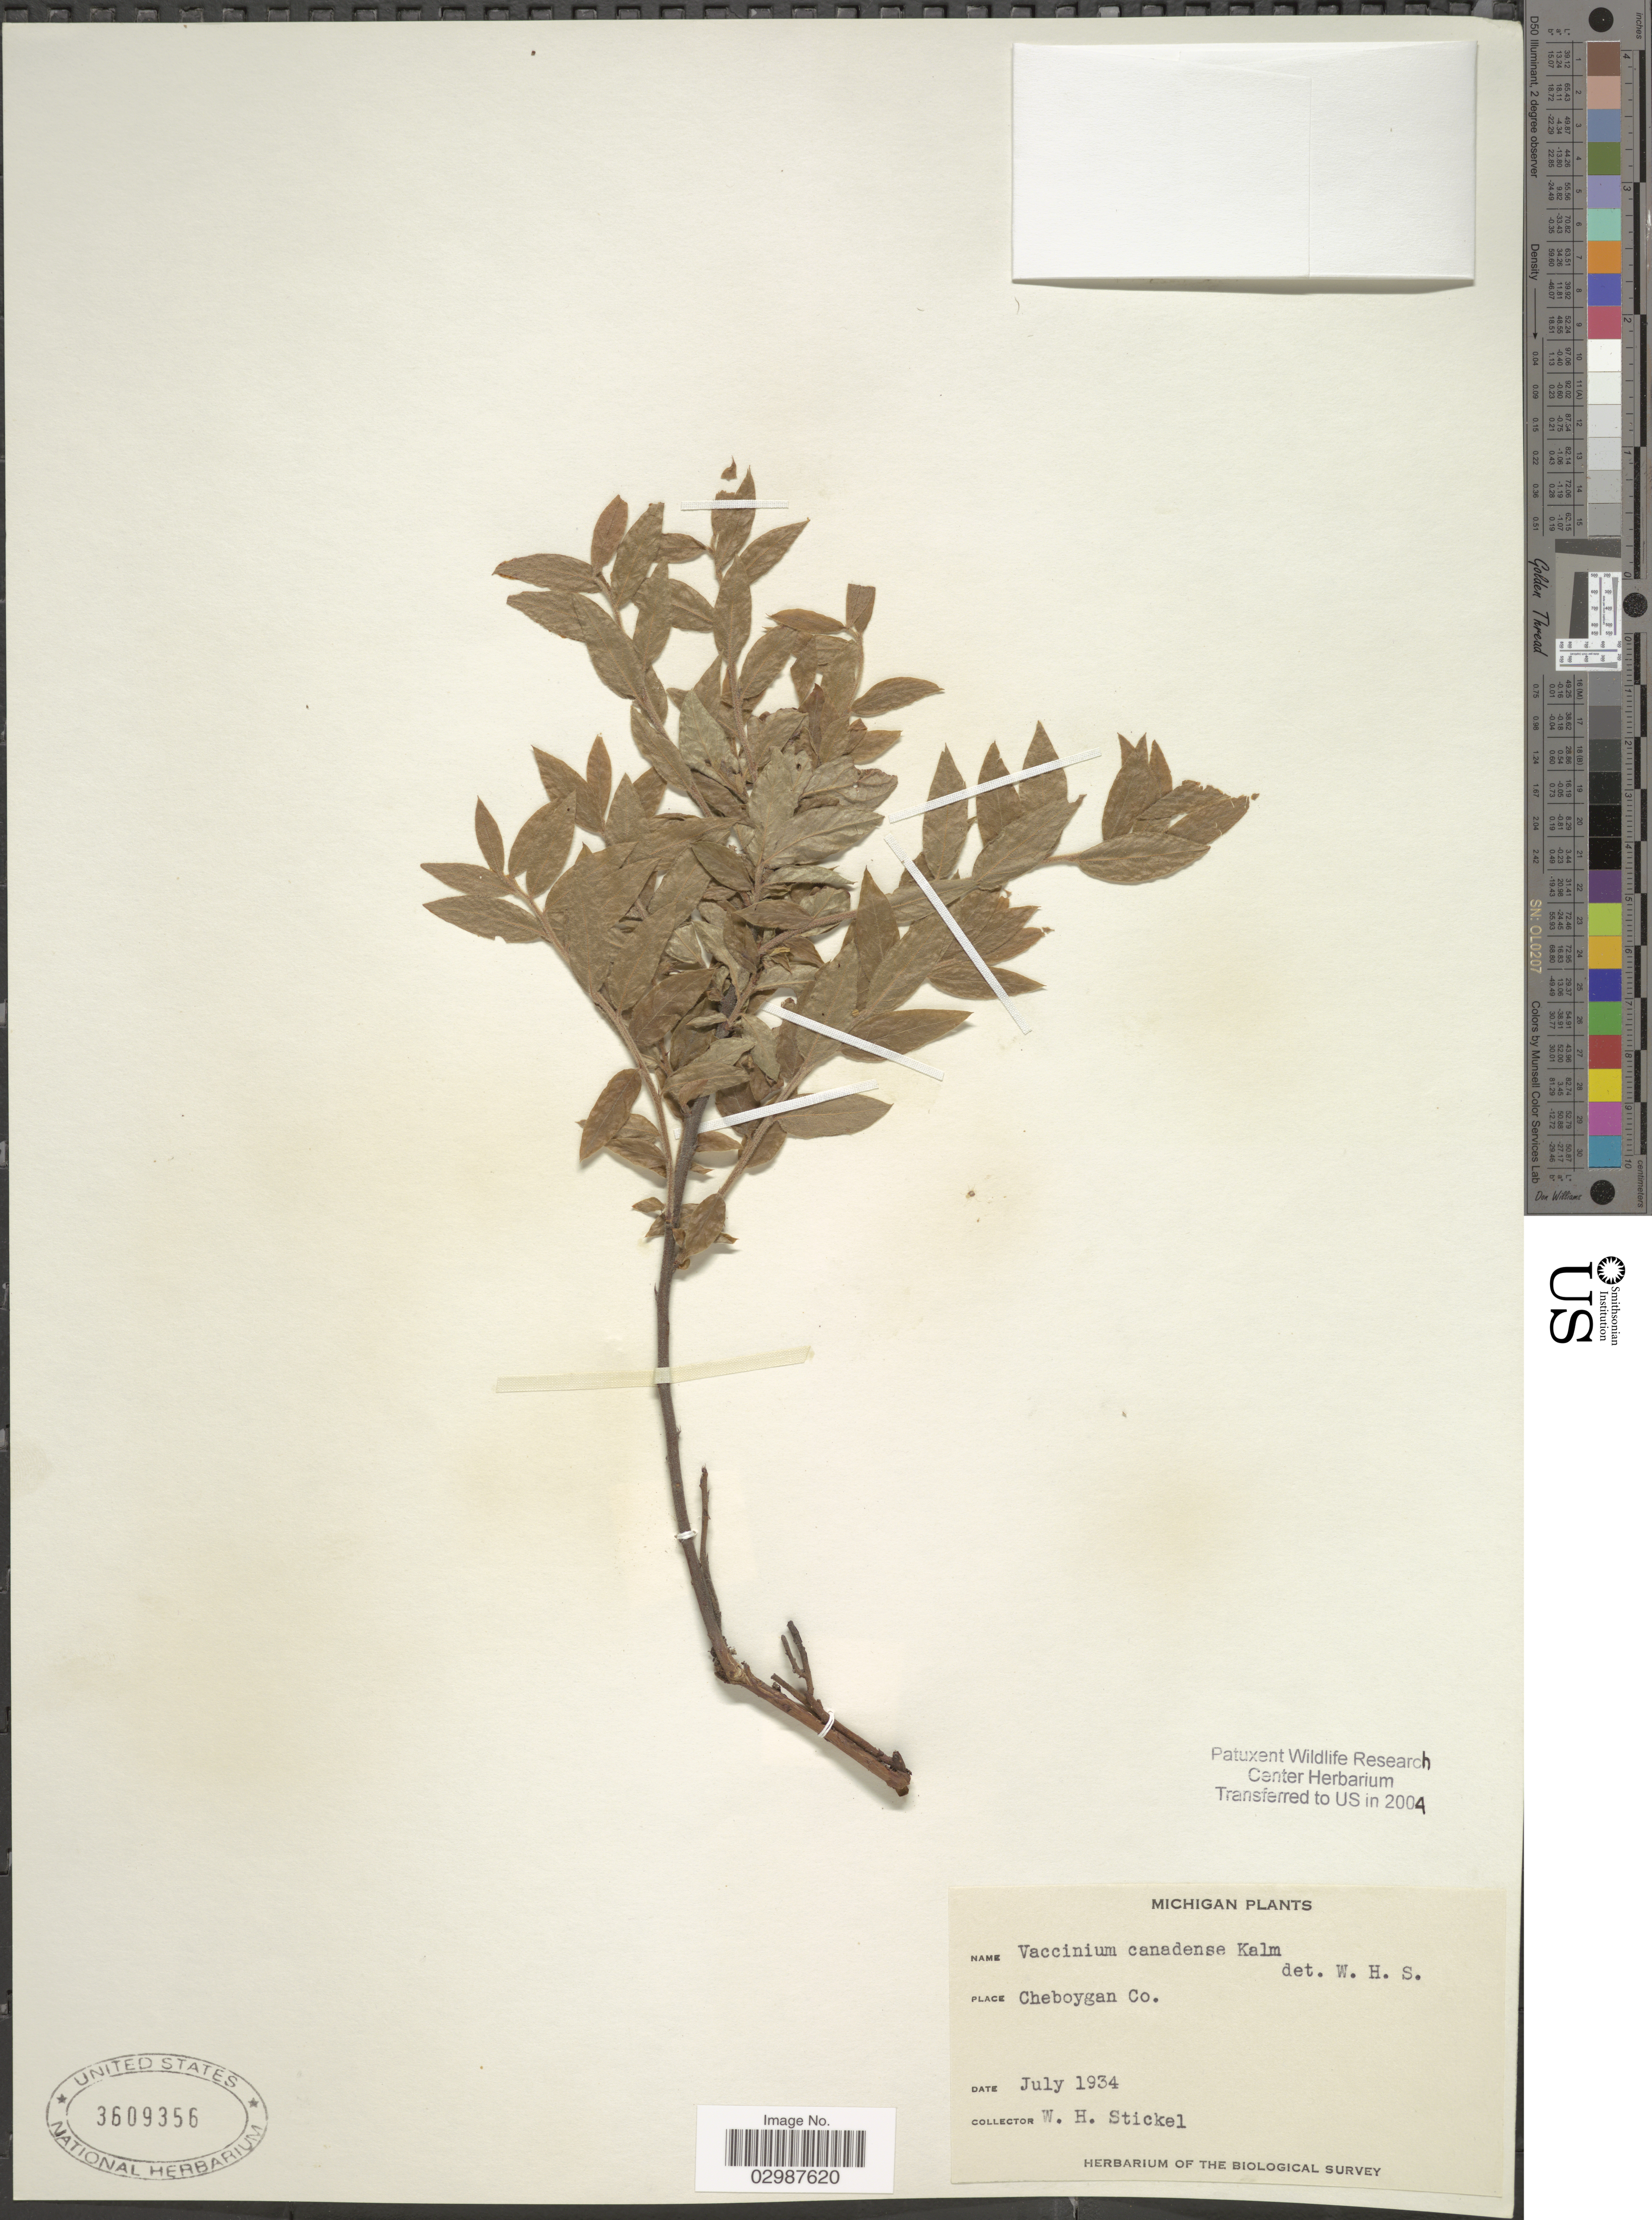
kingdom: Plantae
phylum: Tracheophyta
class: Magnoliopsida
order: Ericales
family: Ericaceae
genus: Vaccinium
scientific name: Vaccinium canadense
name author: Kalm ex Richardson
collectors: W. Stickel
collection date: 1934-07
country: United States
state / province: Michigan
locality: Cheboygan Co.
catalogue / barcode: US 3609356